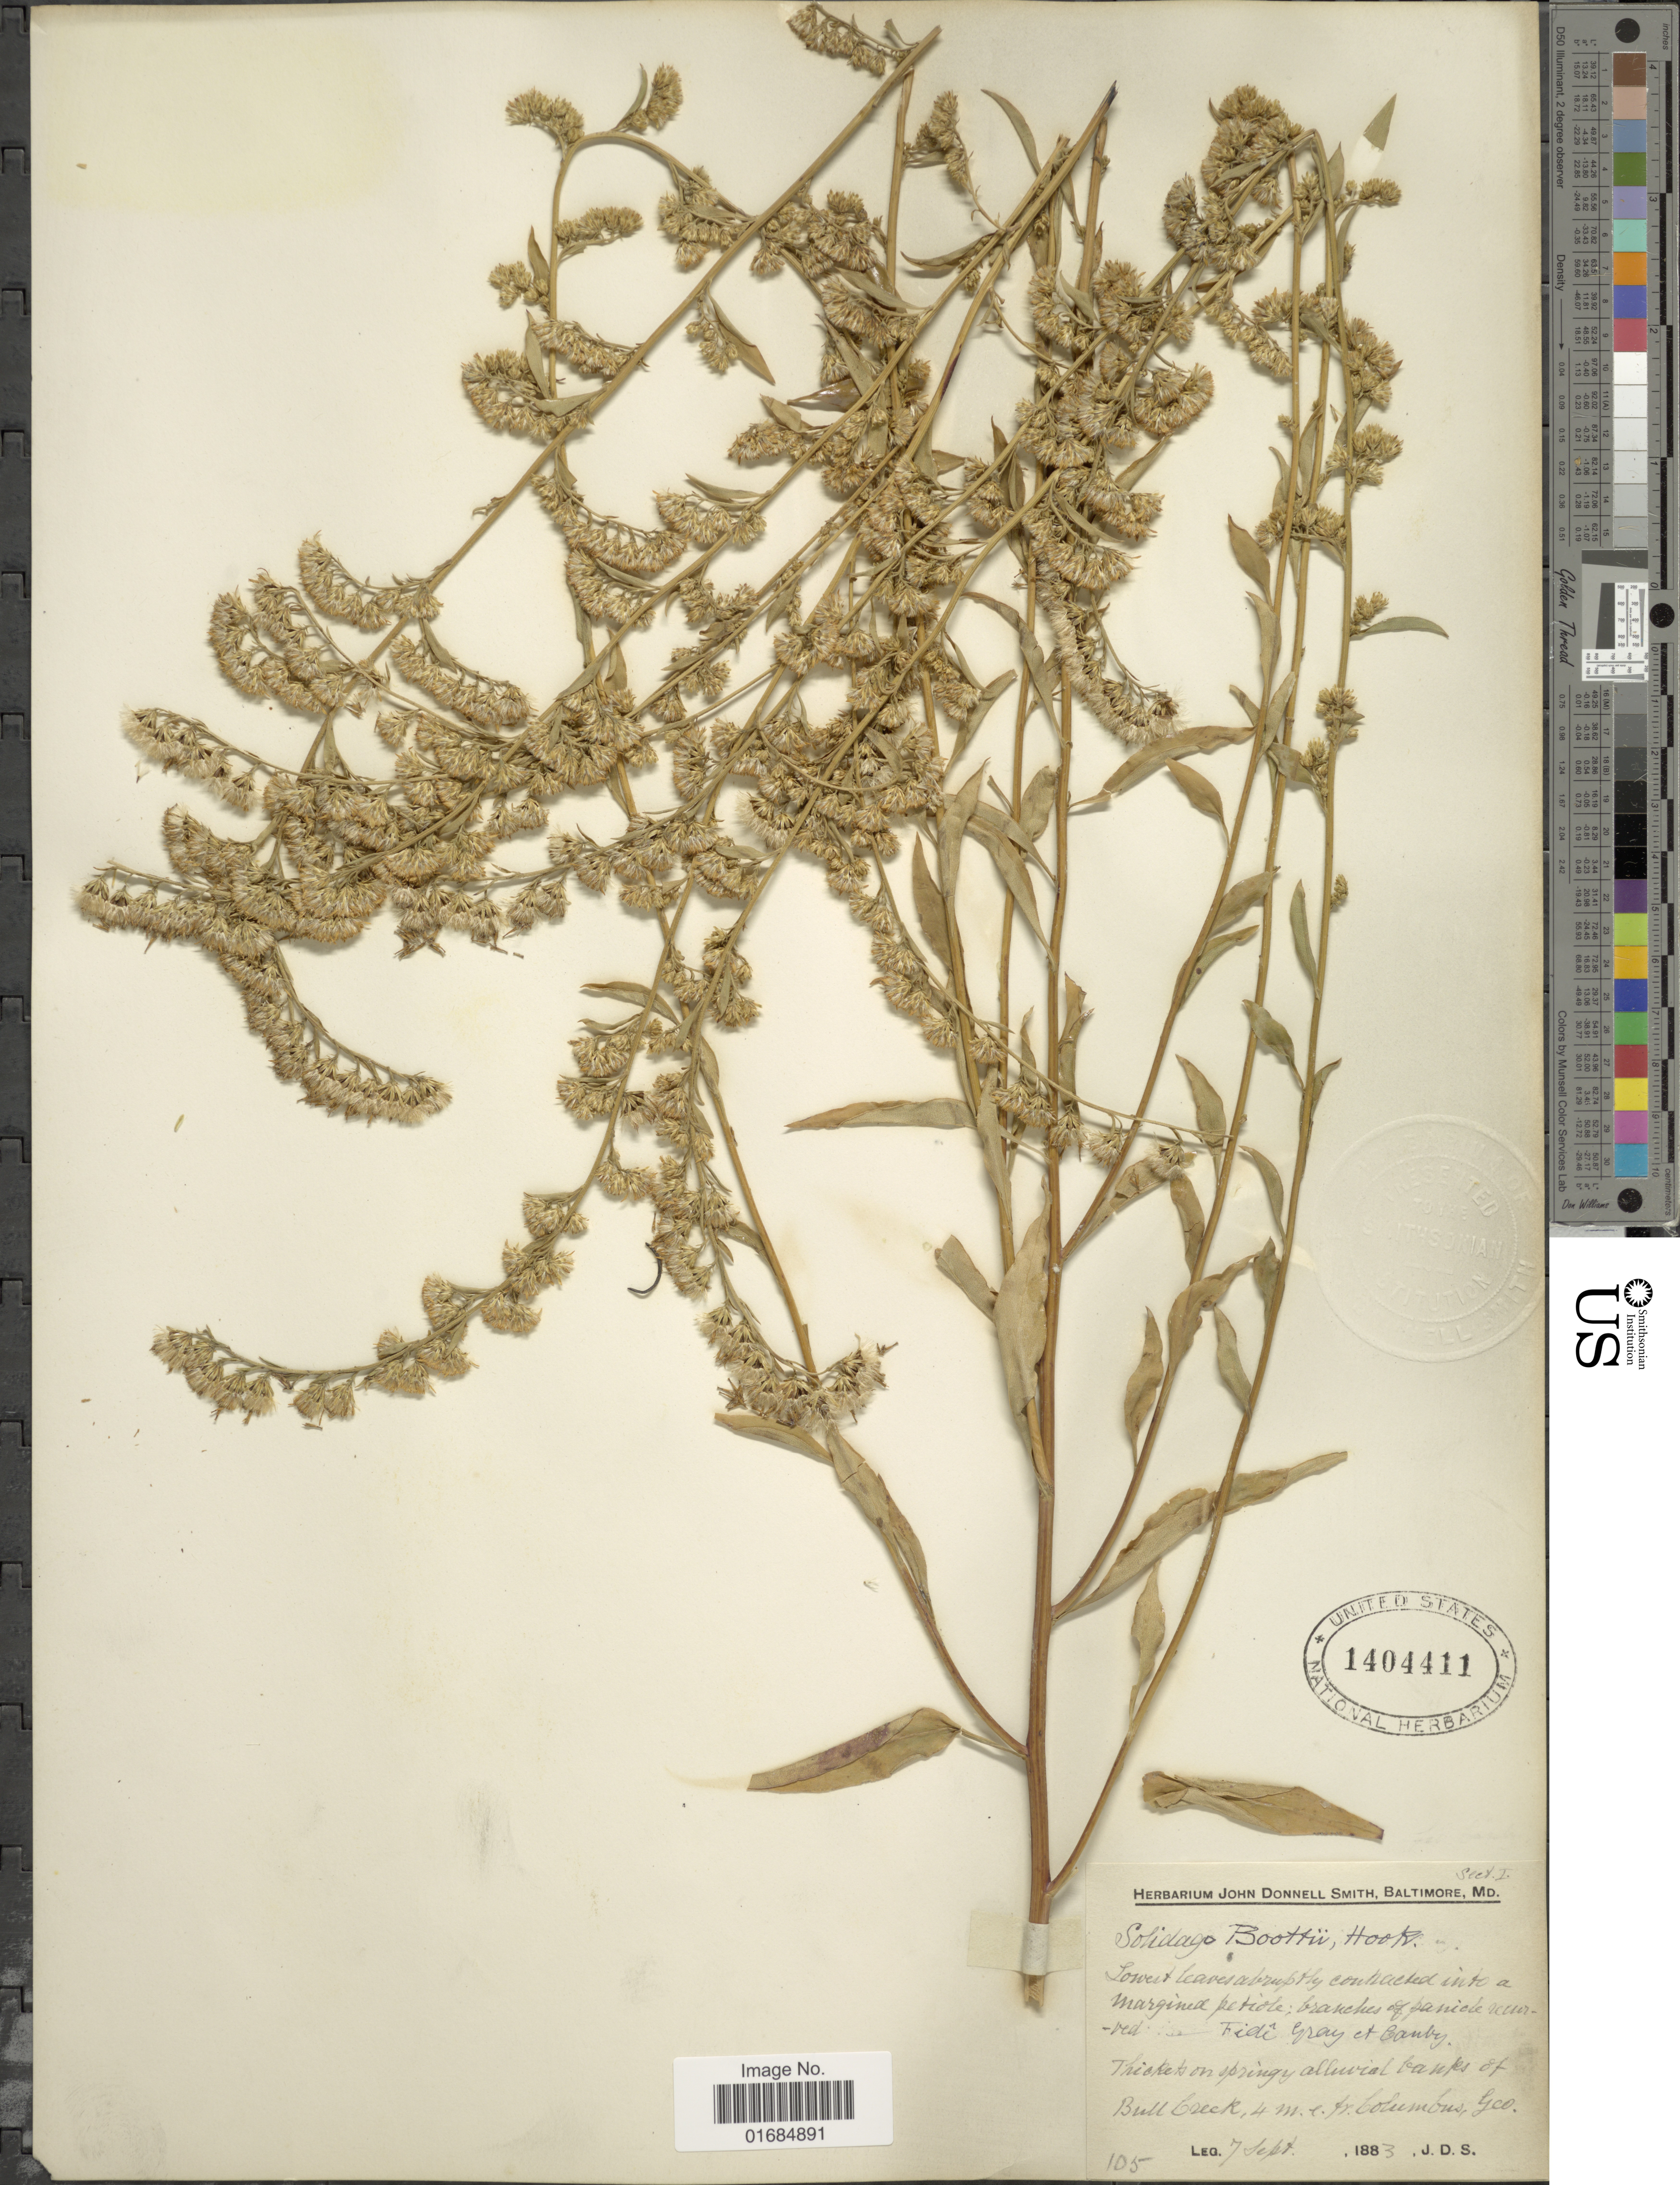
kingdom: Plantae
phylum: Tracheophyta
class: Magnoliopsida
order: Asterales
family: Asteraceae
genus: Solidago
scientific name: Solidago boottii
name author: Hook.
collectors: J. Donnell Smith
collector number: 105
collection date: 1883-09-07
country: United States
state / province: Georgia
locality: Thickets on springs Alluvial banks of Bull Creek, 4 m.e. of Columbus.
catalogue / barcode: US 1404411